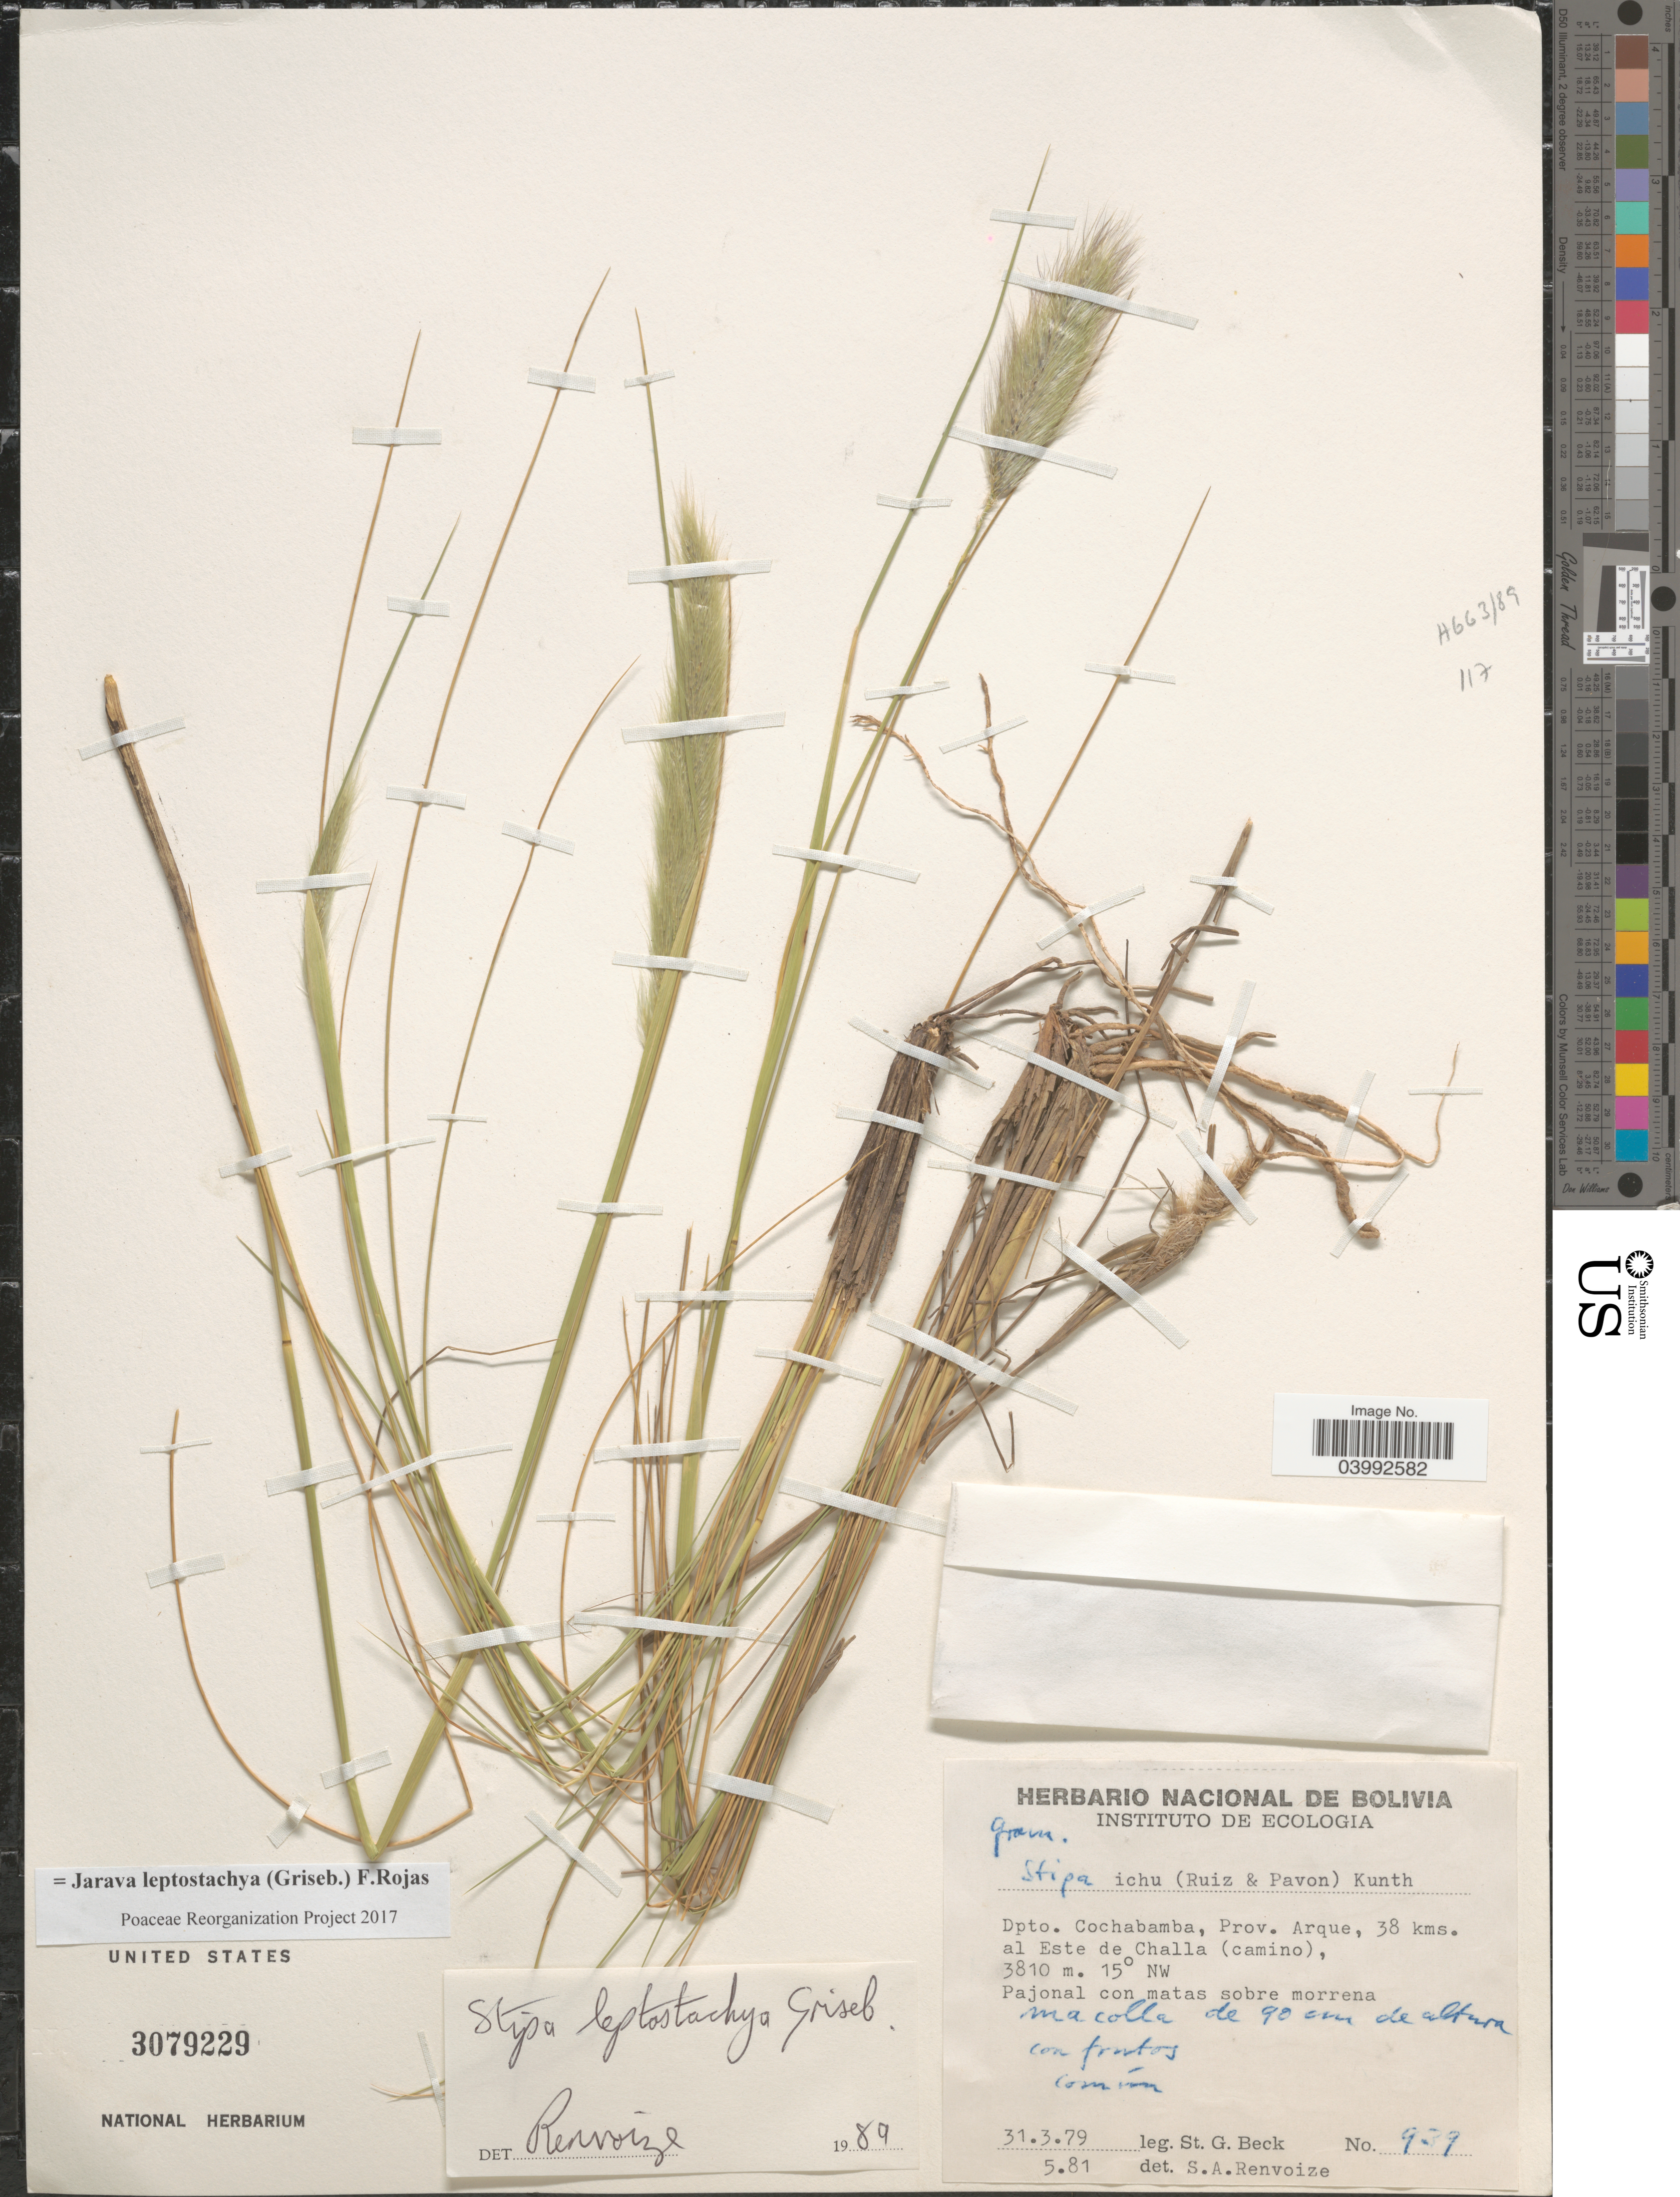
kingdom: Plantae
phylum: Tracheophyta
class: Liliopsida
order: Poales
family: Poaceae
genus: Jarava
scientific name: Jarava leptostachya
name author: (Griseb.) F. Rojas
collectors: S. G. Beck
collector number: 939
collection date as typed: Transcribed d/m/y: 31/3/79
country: Bolivia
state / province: Cochabamba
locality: Dpto. Cochabamba, Prov. Arque, 38 kms. al Este de Challa (camino). 15º NW.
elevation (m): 3810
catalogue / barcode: US 3079229